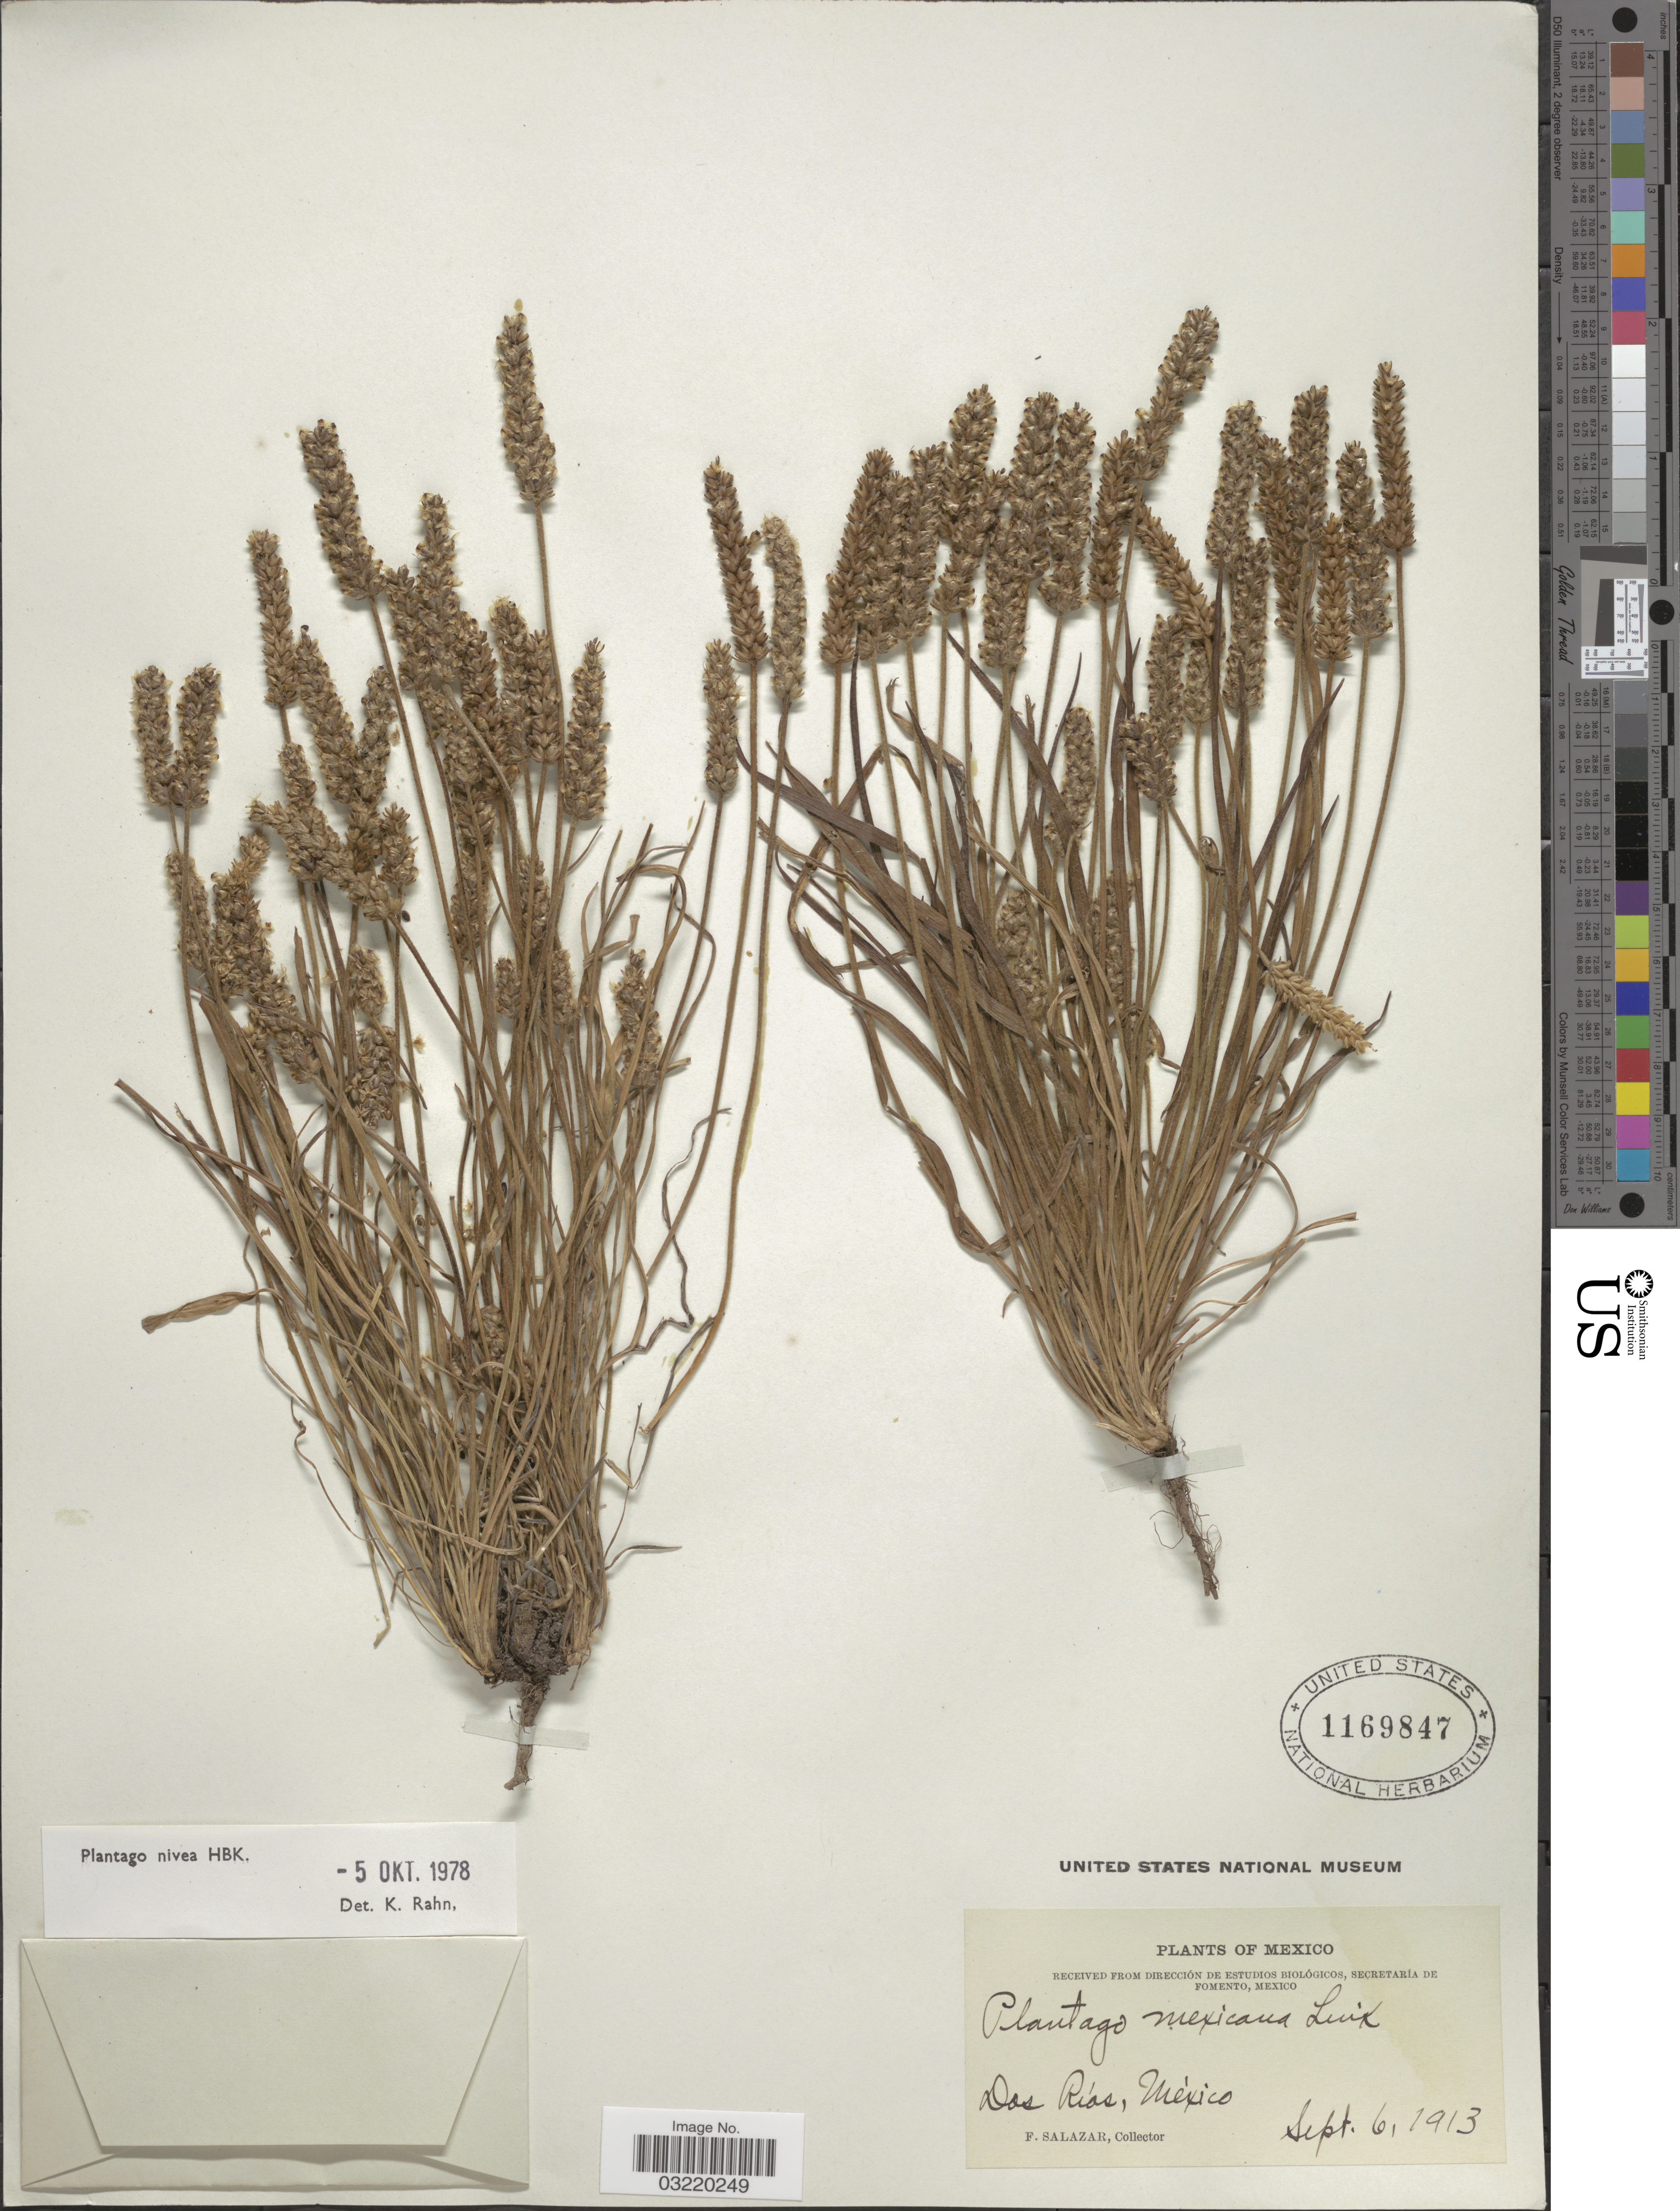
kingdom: Plantae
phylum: Tracheophyta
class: Magnoliopsida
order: Lamiales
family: Plantaginaceae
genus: Plantago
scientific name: Plantago nivea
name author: Kunth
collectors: F. Salazar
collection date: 1913-09-06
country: Mexico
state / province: México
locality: Dos Ríos.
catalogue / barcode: US 1169847